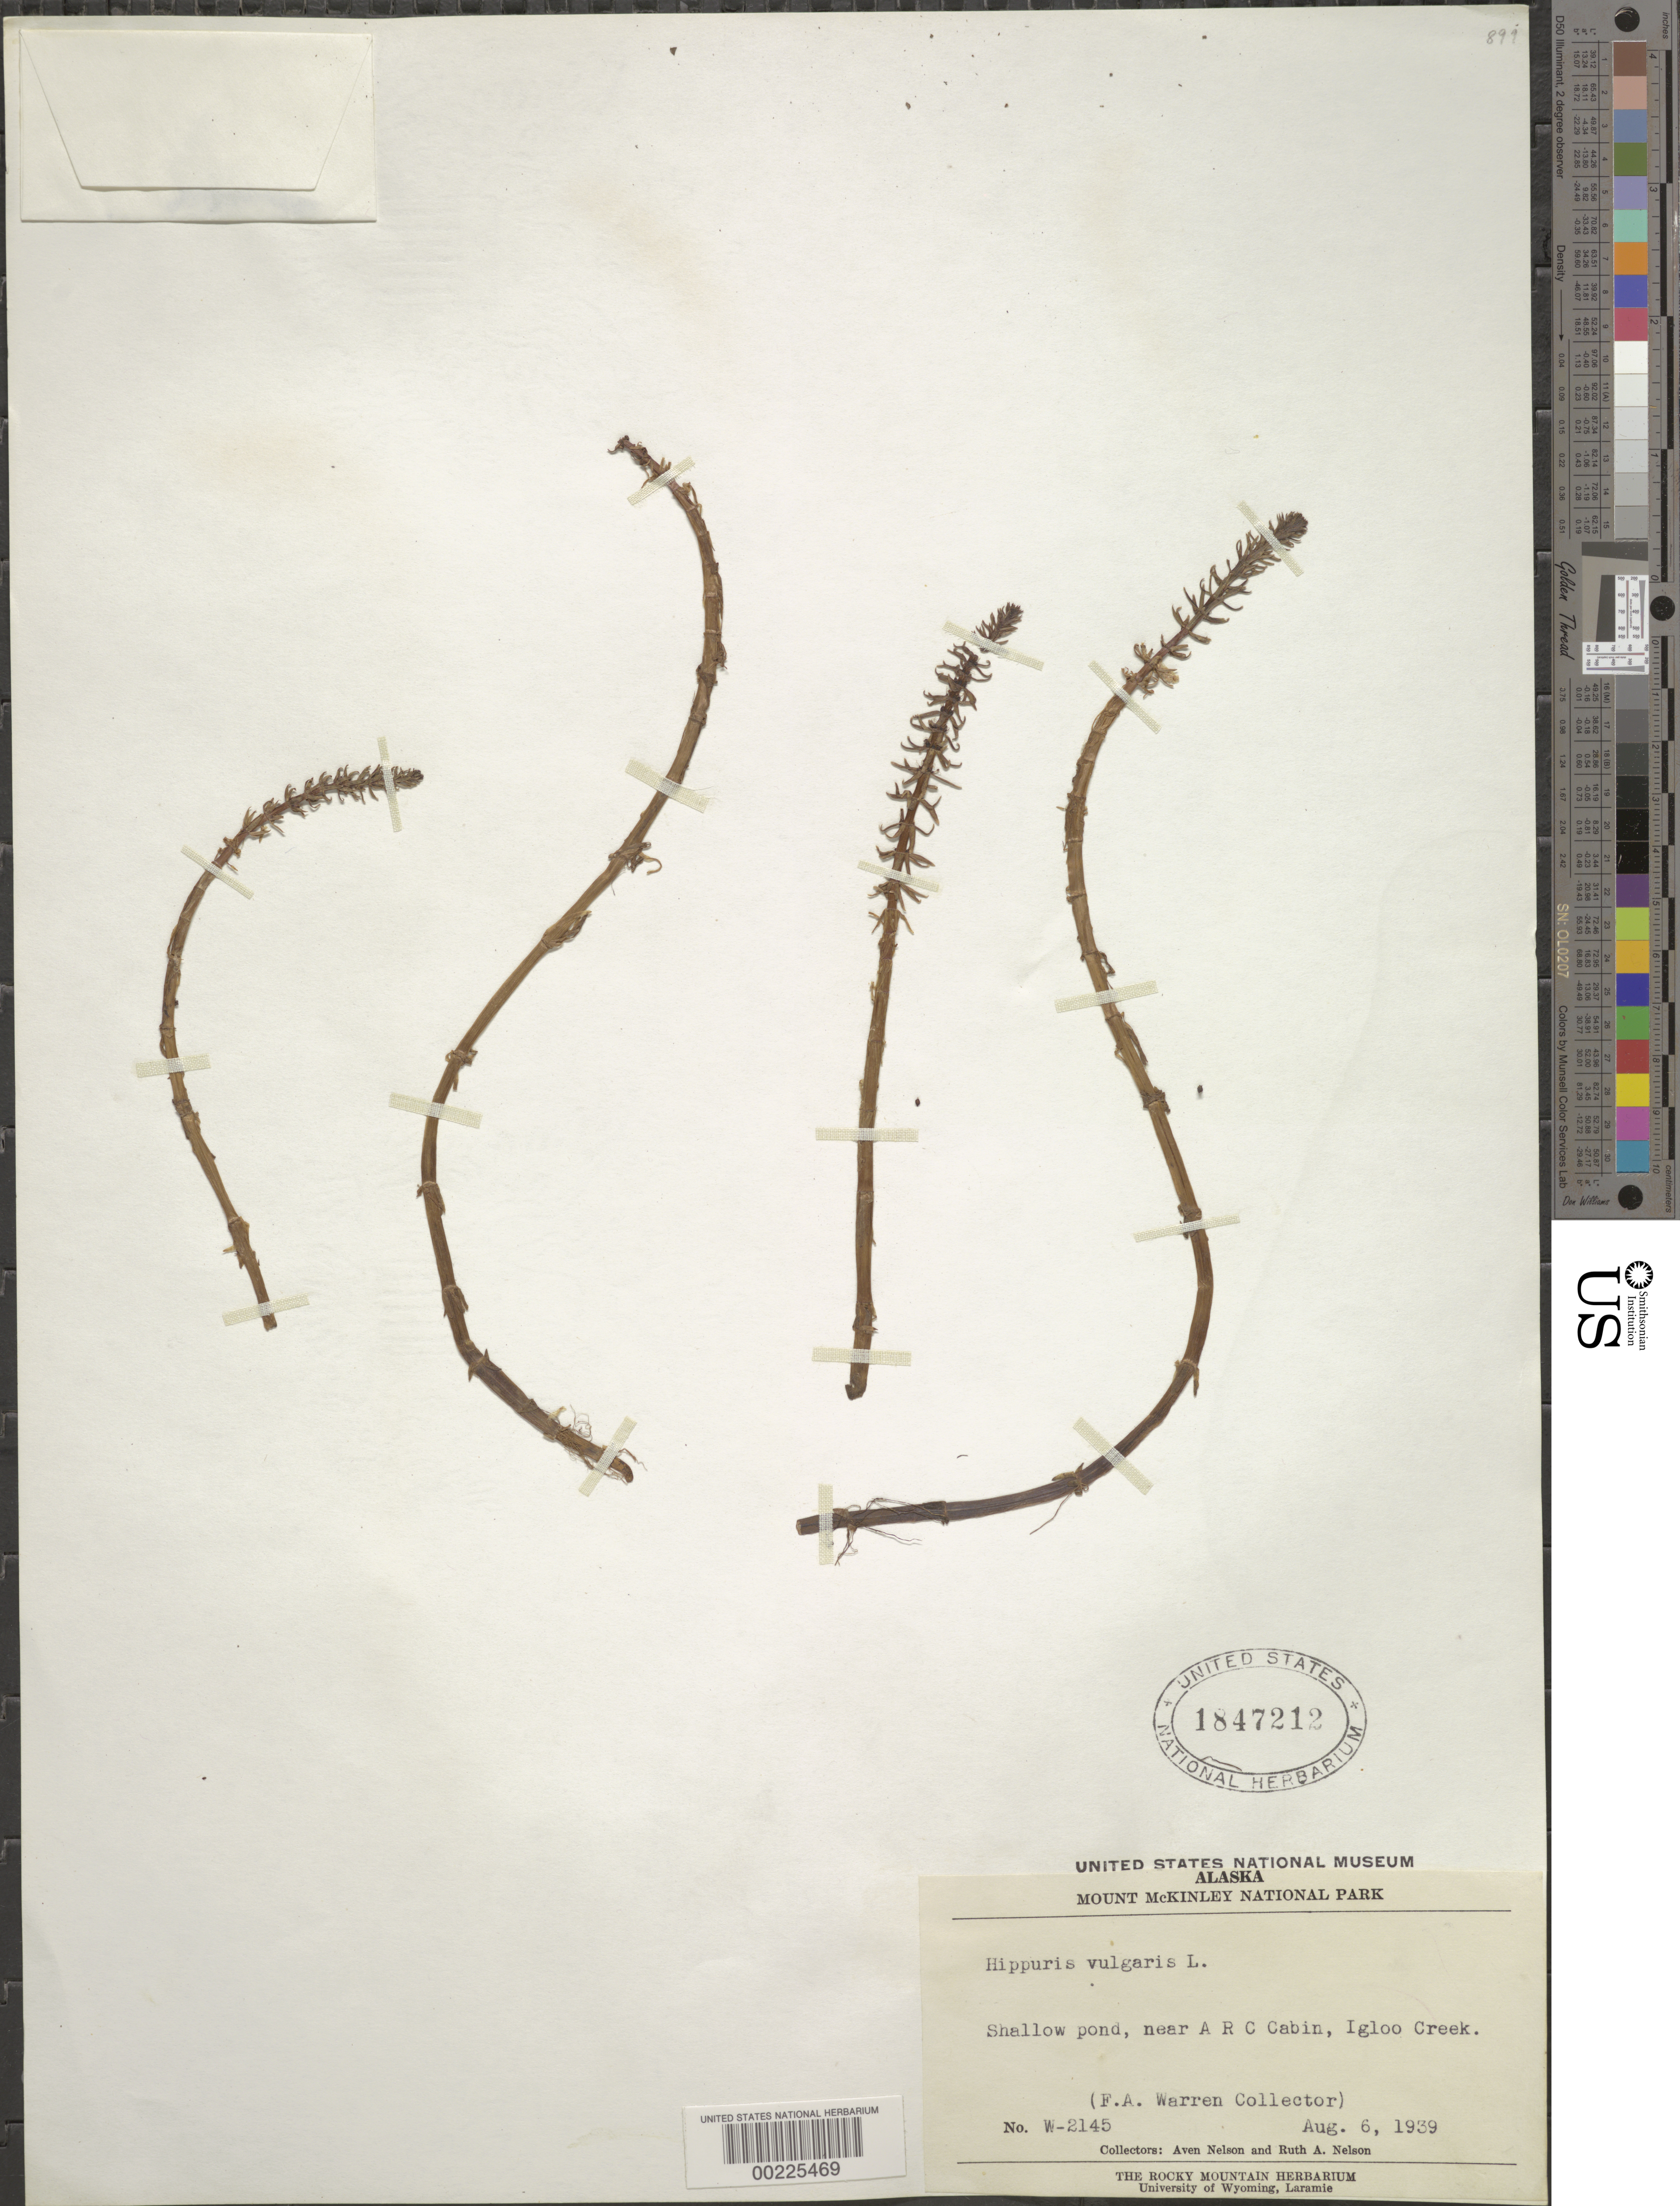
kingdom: Plantae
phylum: Tracheophyta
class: Magnoliopsida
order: Lamiales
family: Plantaginaceae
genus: Hippuris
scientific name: Hippuris vulgaris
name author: L.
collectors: F. Warren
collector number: W-2145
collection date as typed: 06 Aug 1939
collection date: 1939-08-06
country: United States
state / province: Alaska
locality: Near a r c cabin, igloo creek, mckinley national park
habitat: Shallow pond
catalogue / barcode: US 1847212